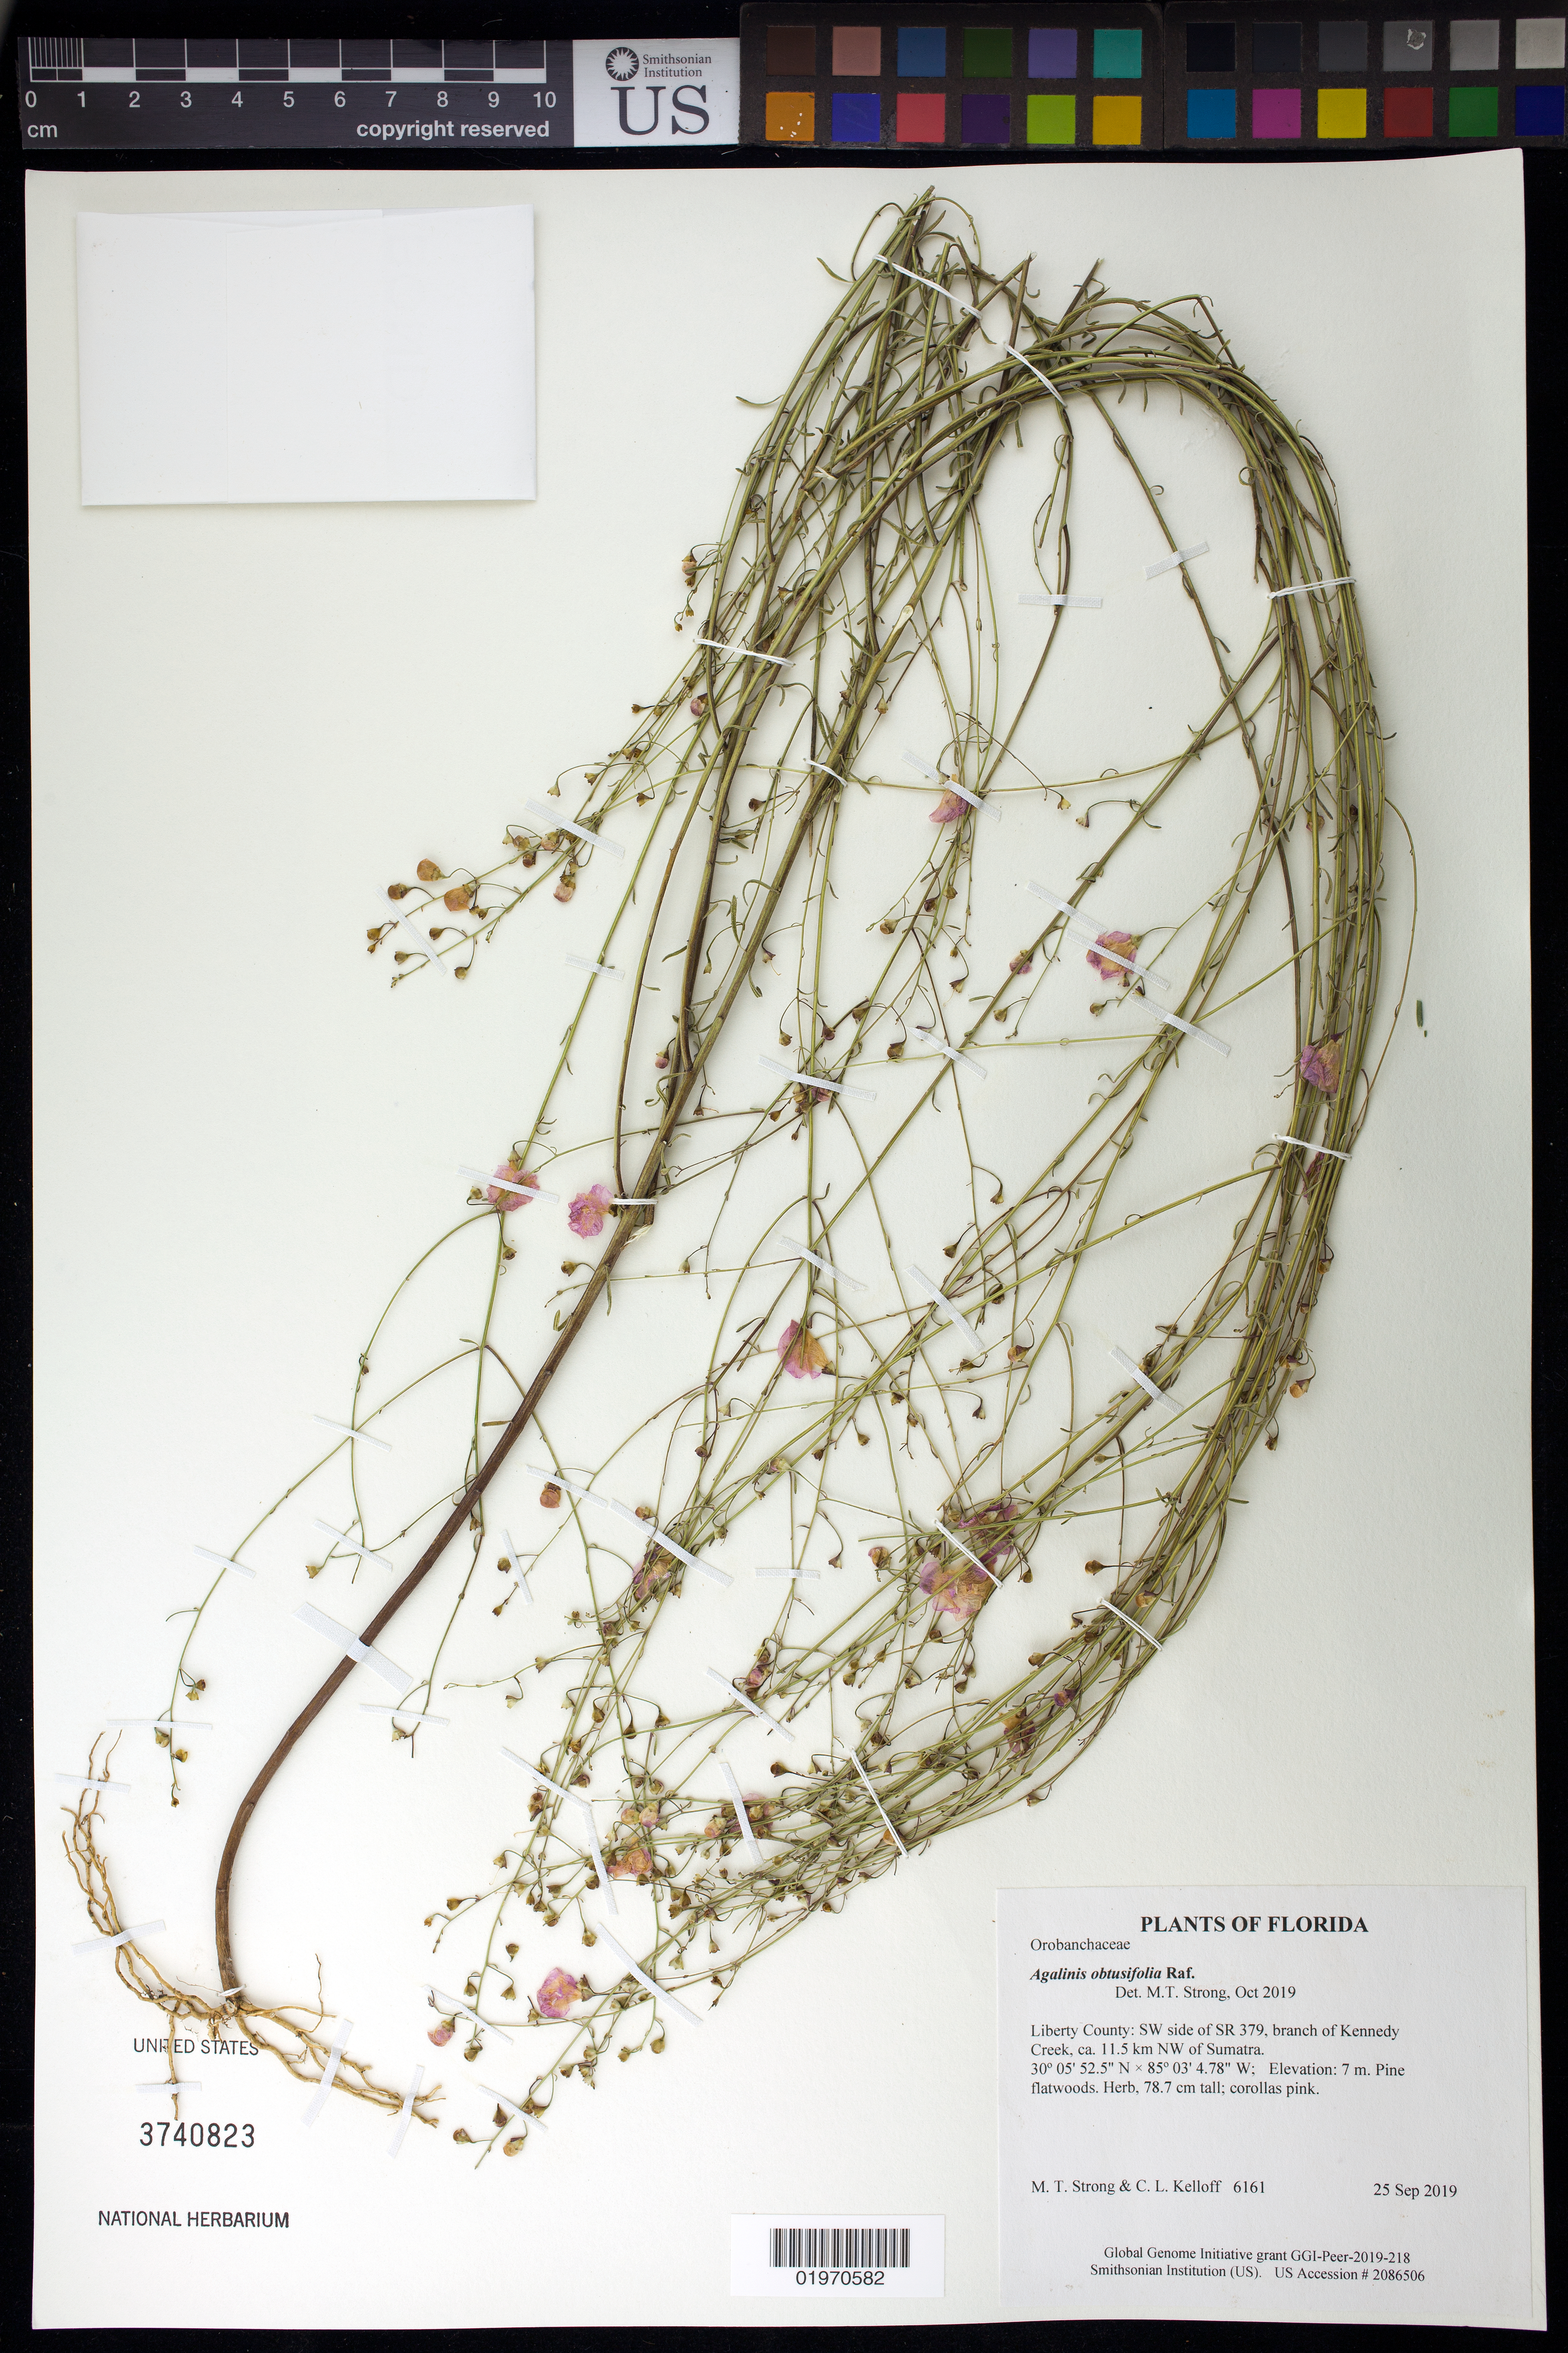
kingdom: Plantae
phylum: Tracheophyta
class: Magnoliopsida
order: Lamiales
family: Orobanchaceae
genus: Agalinis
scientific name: Agalinis obtusifolia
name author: Raf.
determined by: Strong, Mark T., (BOT), Smithsonian Institution - National Museum of Natural History (UNITED STATES)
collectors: M. T. Strong & C. L. Kelloff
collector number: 6161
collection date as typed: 25 Sep 2019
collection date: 2019-09-25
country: United States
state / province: Florida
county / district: Liberty County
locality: SW side of SR 379, branch of Kennedy Creek, ca. 11.5 km NW of Sumatra.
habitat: Pine flatwoods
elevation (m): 7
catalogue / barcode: US 3740823